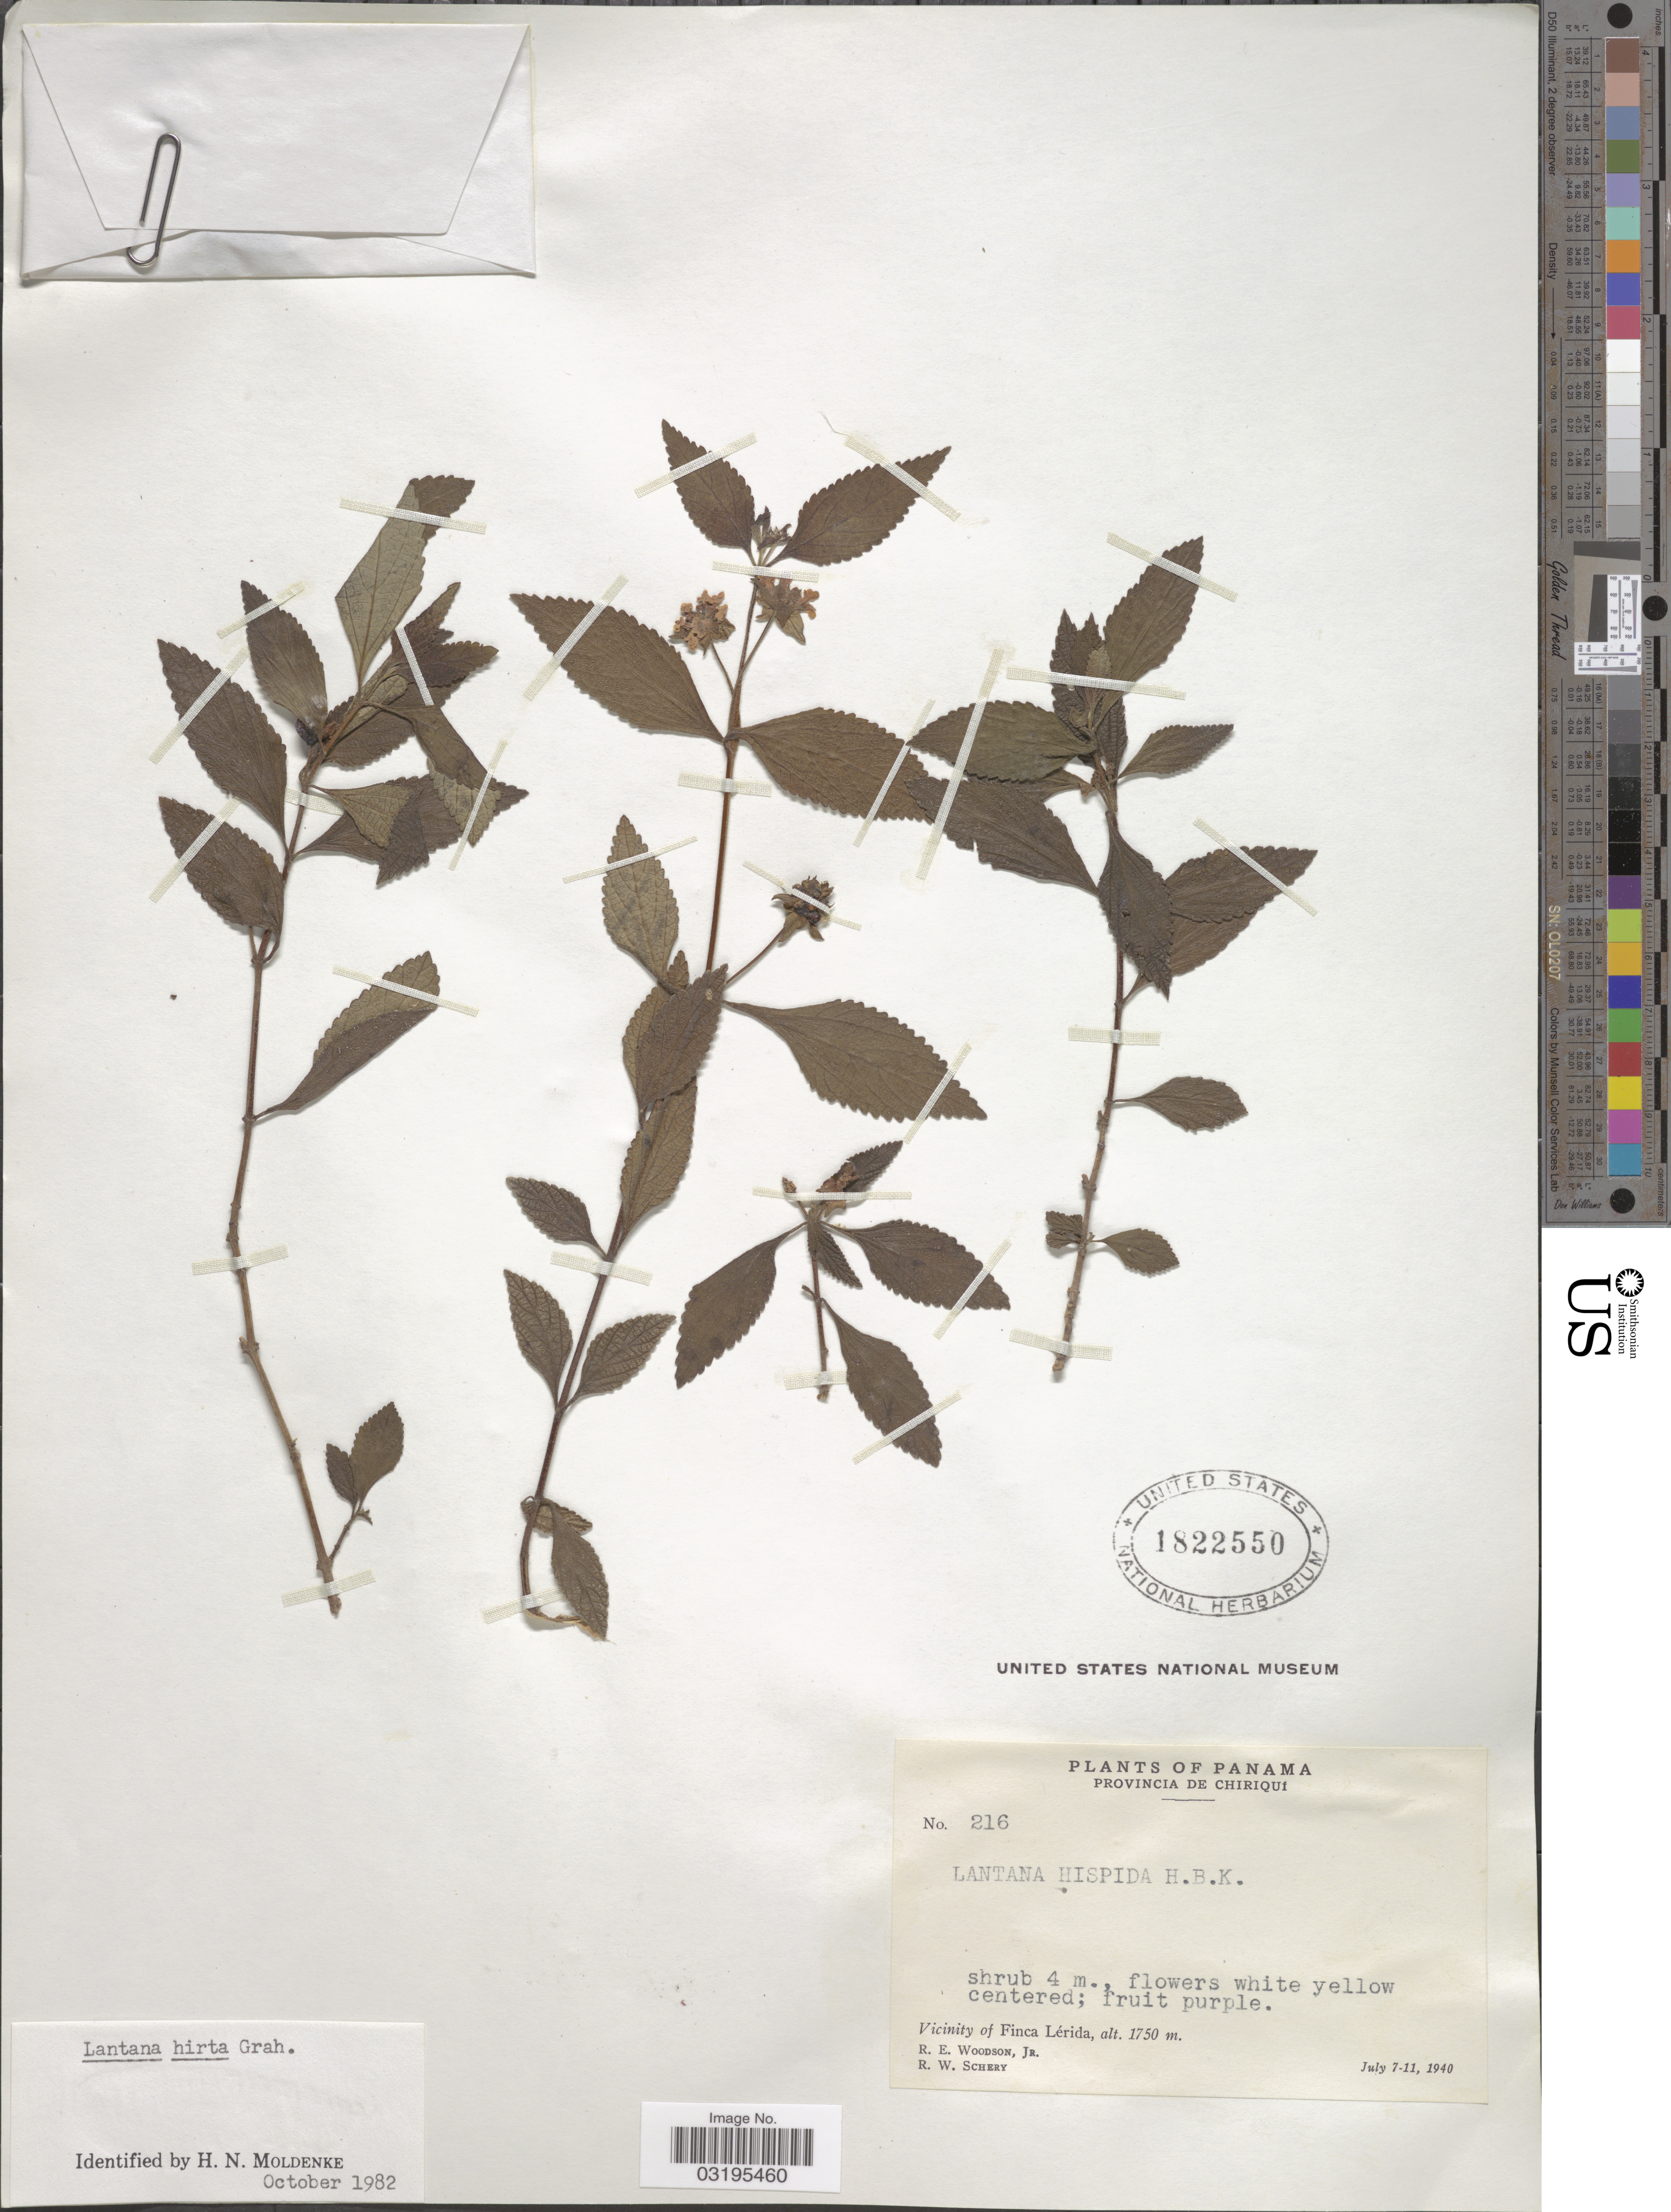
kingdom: Plantae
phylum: Tracheophyta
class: Magnoliopsida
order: Lamiales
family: Verbenaceae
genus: Lantana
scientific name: Lantana hirta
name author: Graham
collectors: R. E. Woodson & R. W. Schery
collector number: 216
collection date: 1940-07-07/1970-07-11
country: Panama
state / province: Chiriqui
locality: Vicinity of Finca Lérida.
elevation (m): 1750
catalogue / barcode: US 1822550